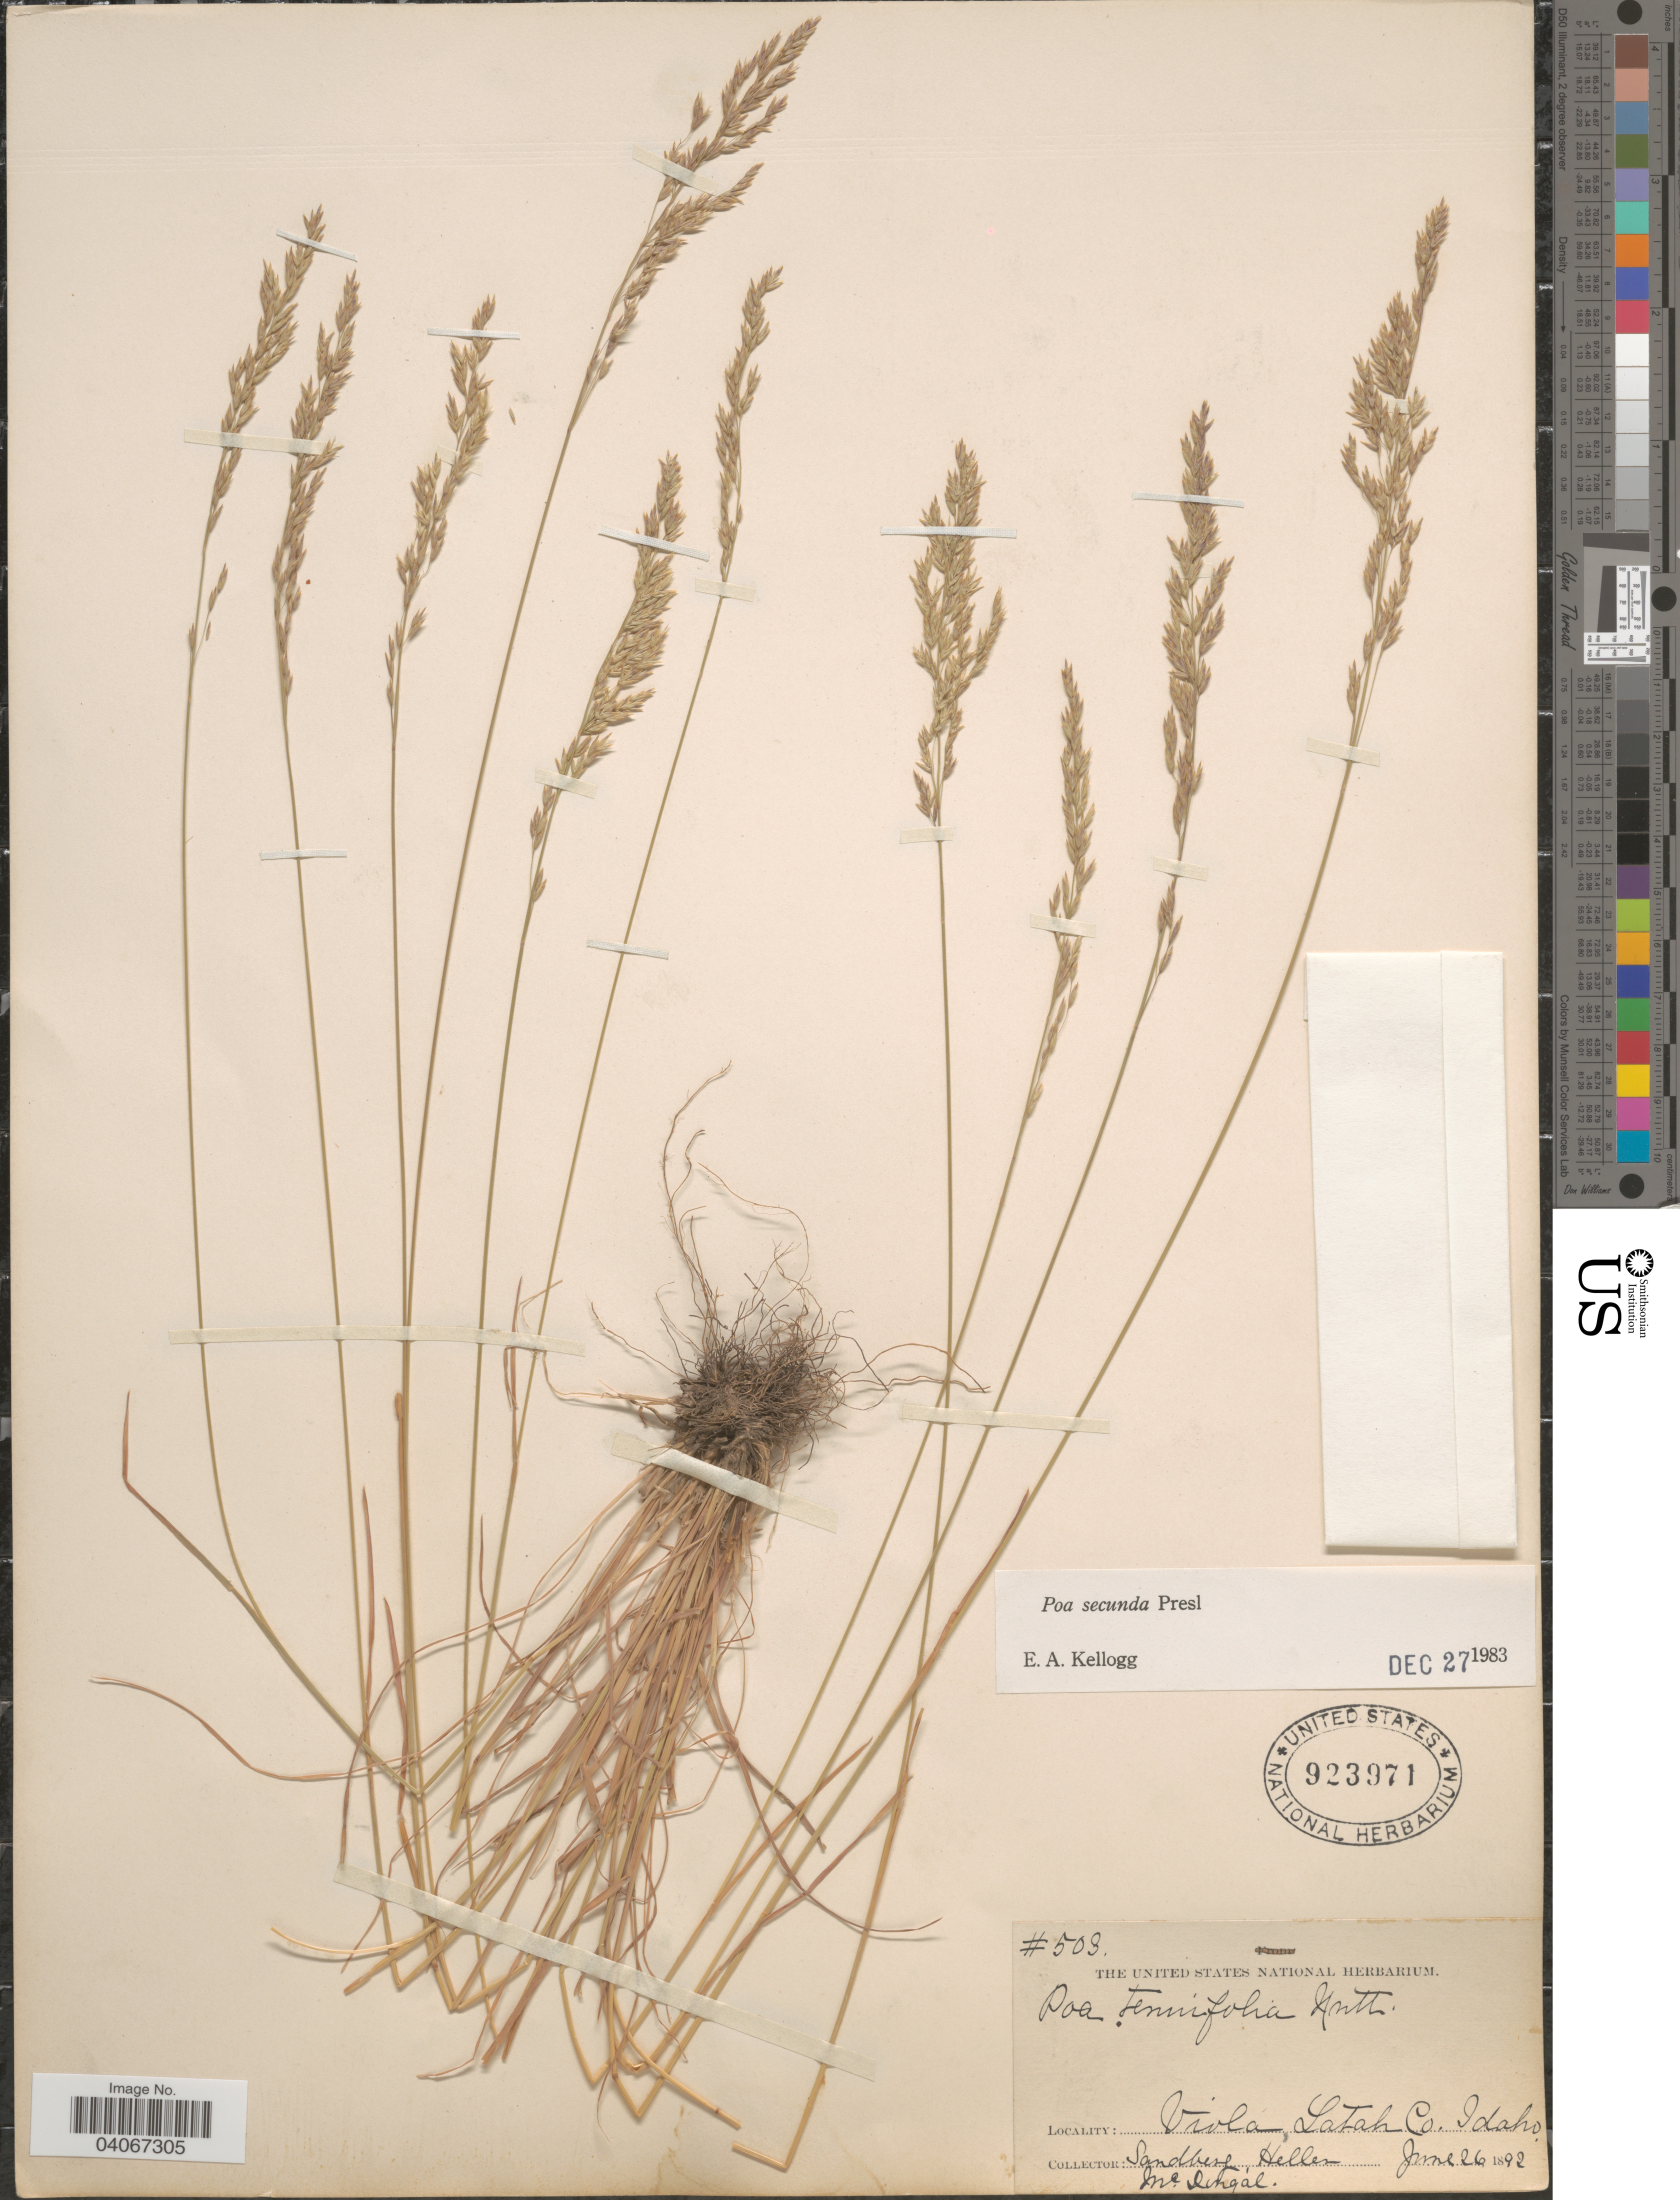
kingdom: Plantae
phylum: Tracheophyta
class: Liliopsida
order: Poales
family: Poaceae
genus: Poa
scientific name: Poa secunda subsp. secunda var. secunda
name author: J. Presl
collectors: Sandberg, -- Heller & McDougal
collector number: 503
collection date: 1892-06-26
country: United States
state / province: Idaho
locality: Viola, Latah Co.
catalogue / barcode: US 923971